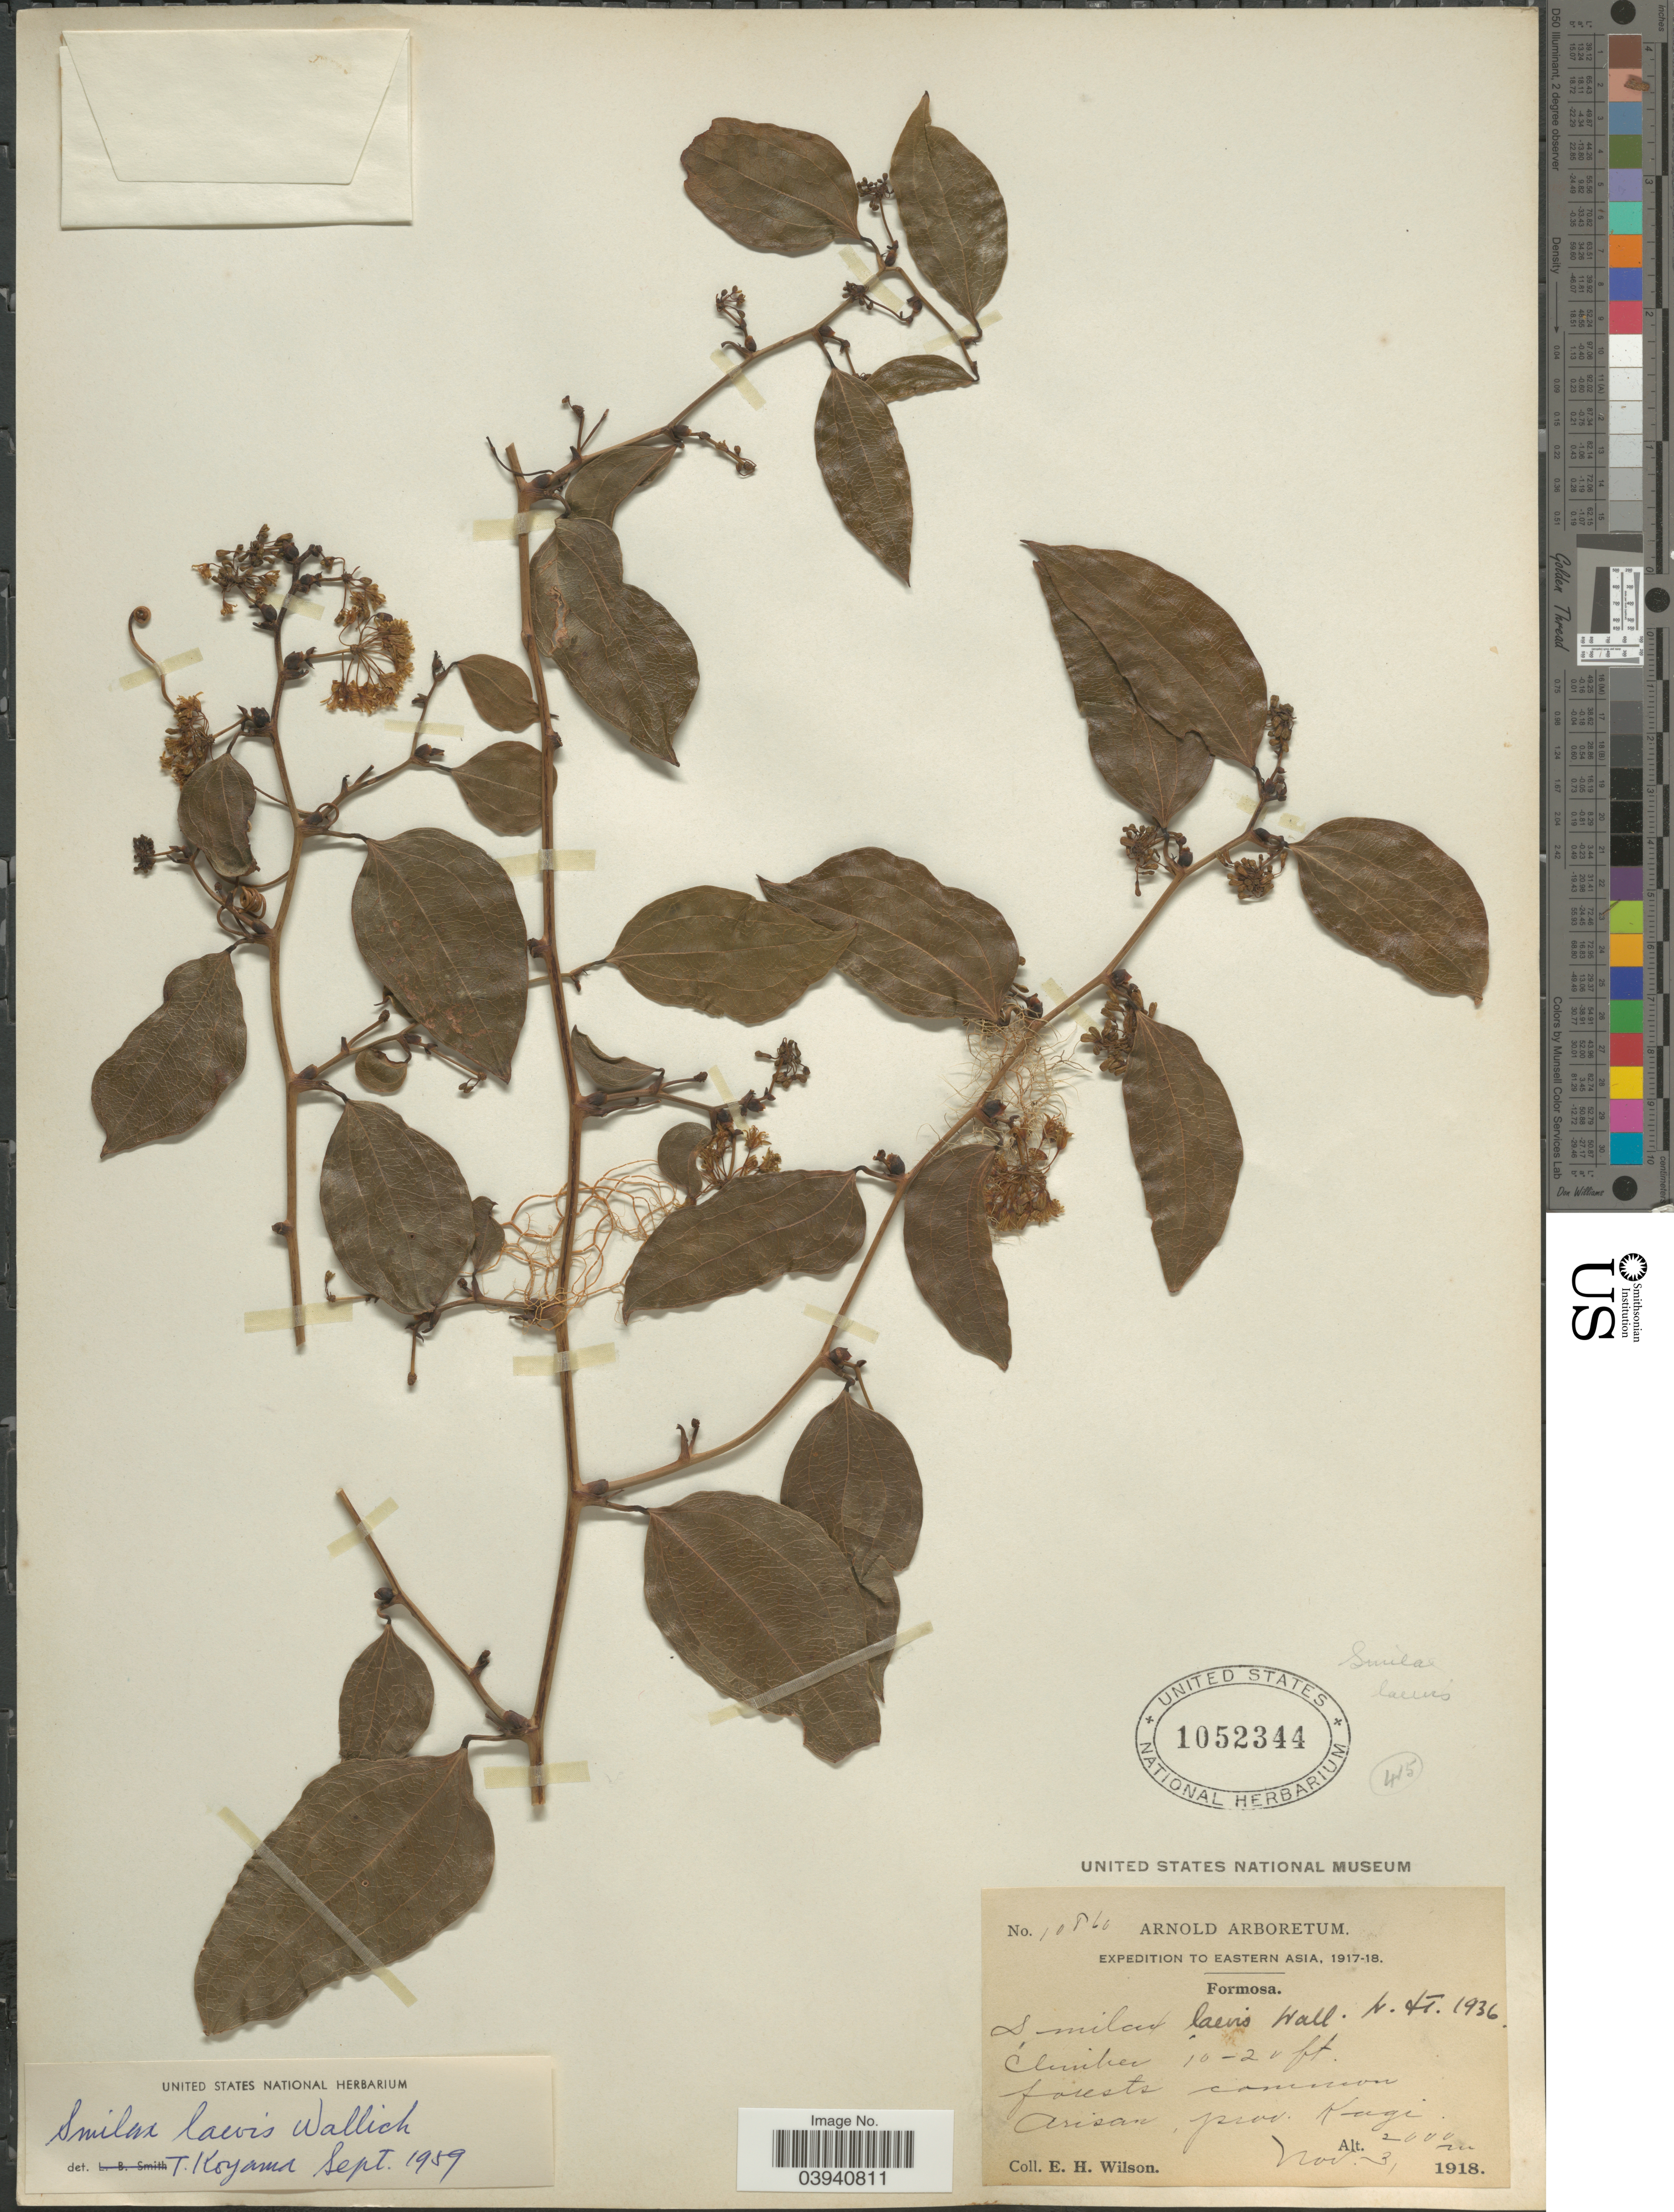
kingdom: Plantae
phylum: Tracheophyta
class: Liliopsida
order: Liliales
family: Smilacaceae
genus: Smilax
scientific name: Smilax laevis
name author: Wall. ex A. DC.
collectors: E. Wilson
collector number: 10860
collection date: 1918-11-03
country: Taiwan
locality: Eastern Asia. Formosa. Arisan, Prov. Kagi.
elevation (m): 2000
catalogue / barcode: US 1052344